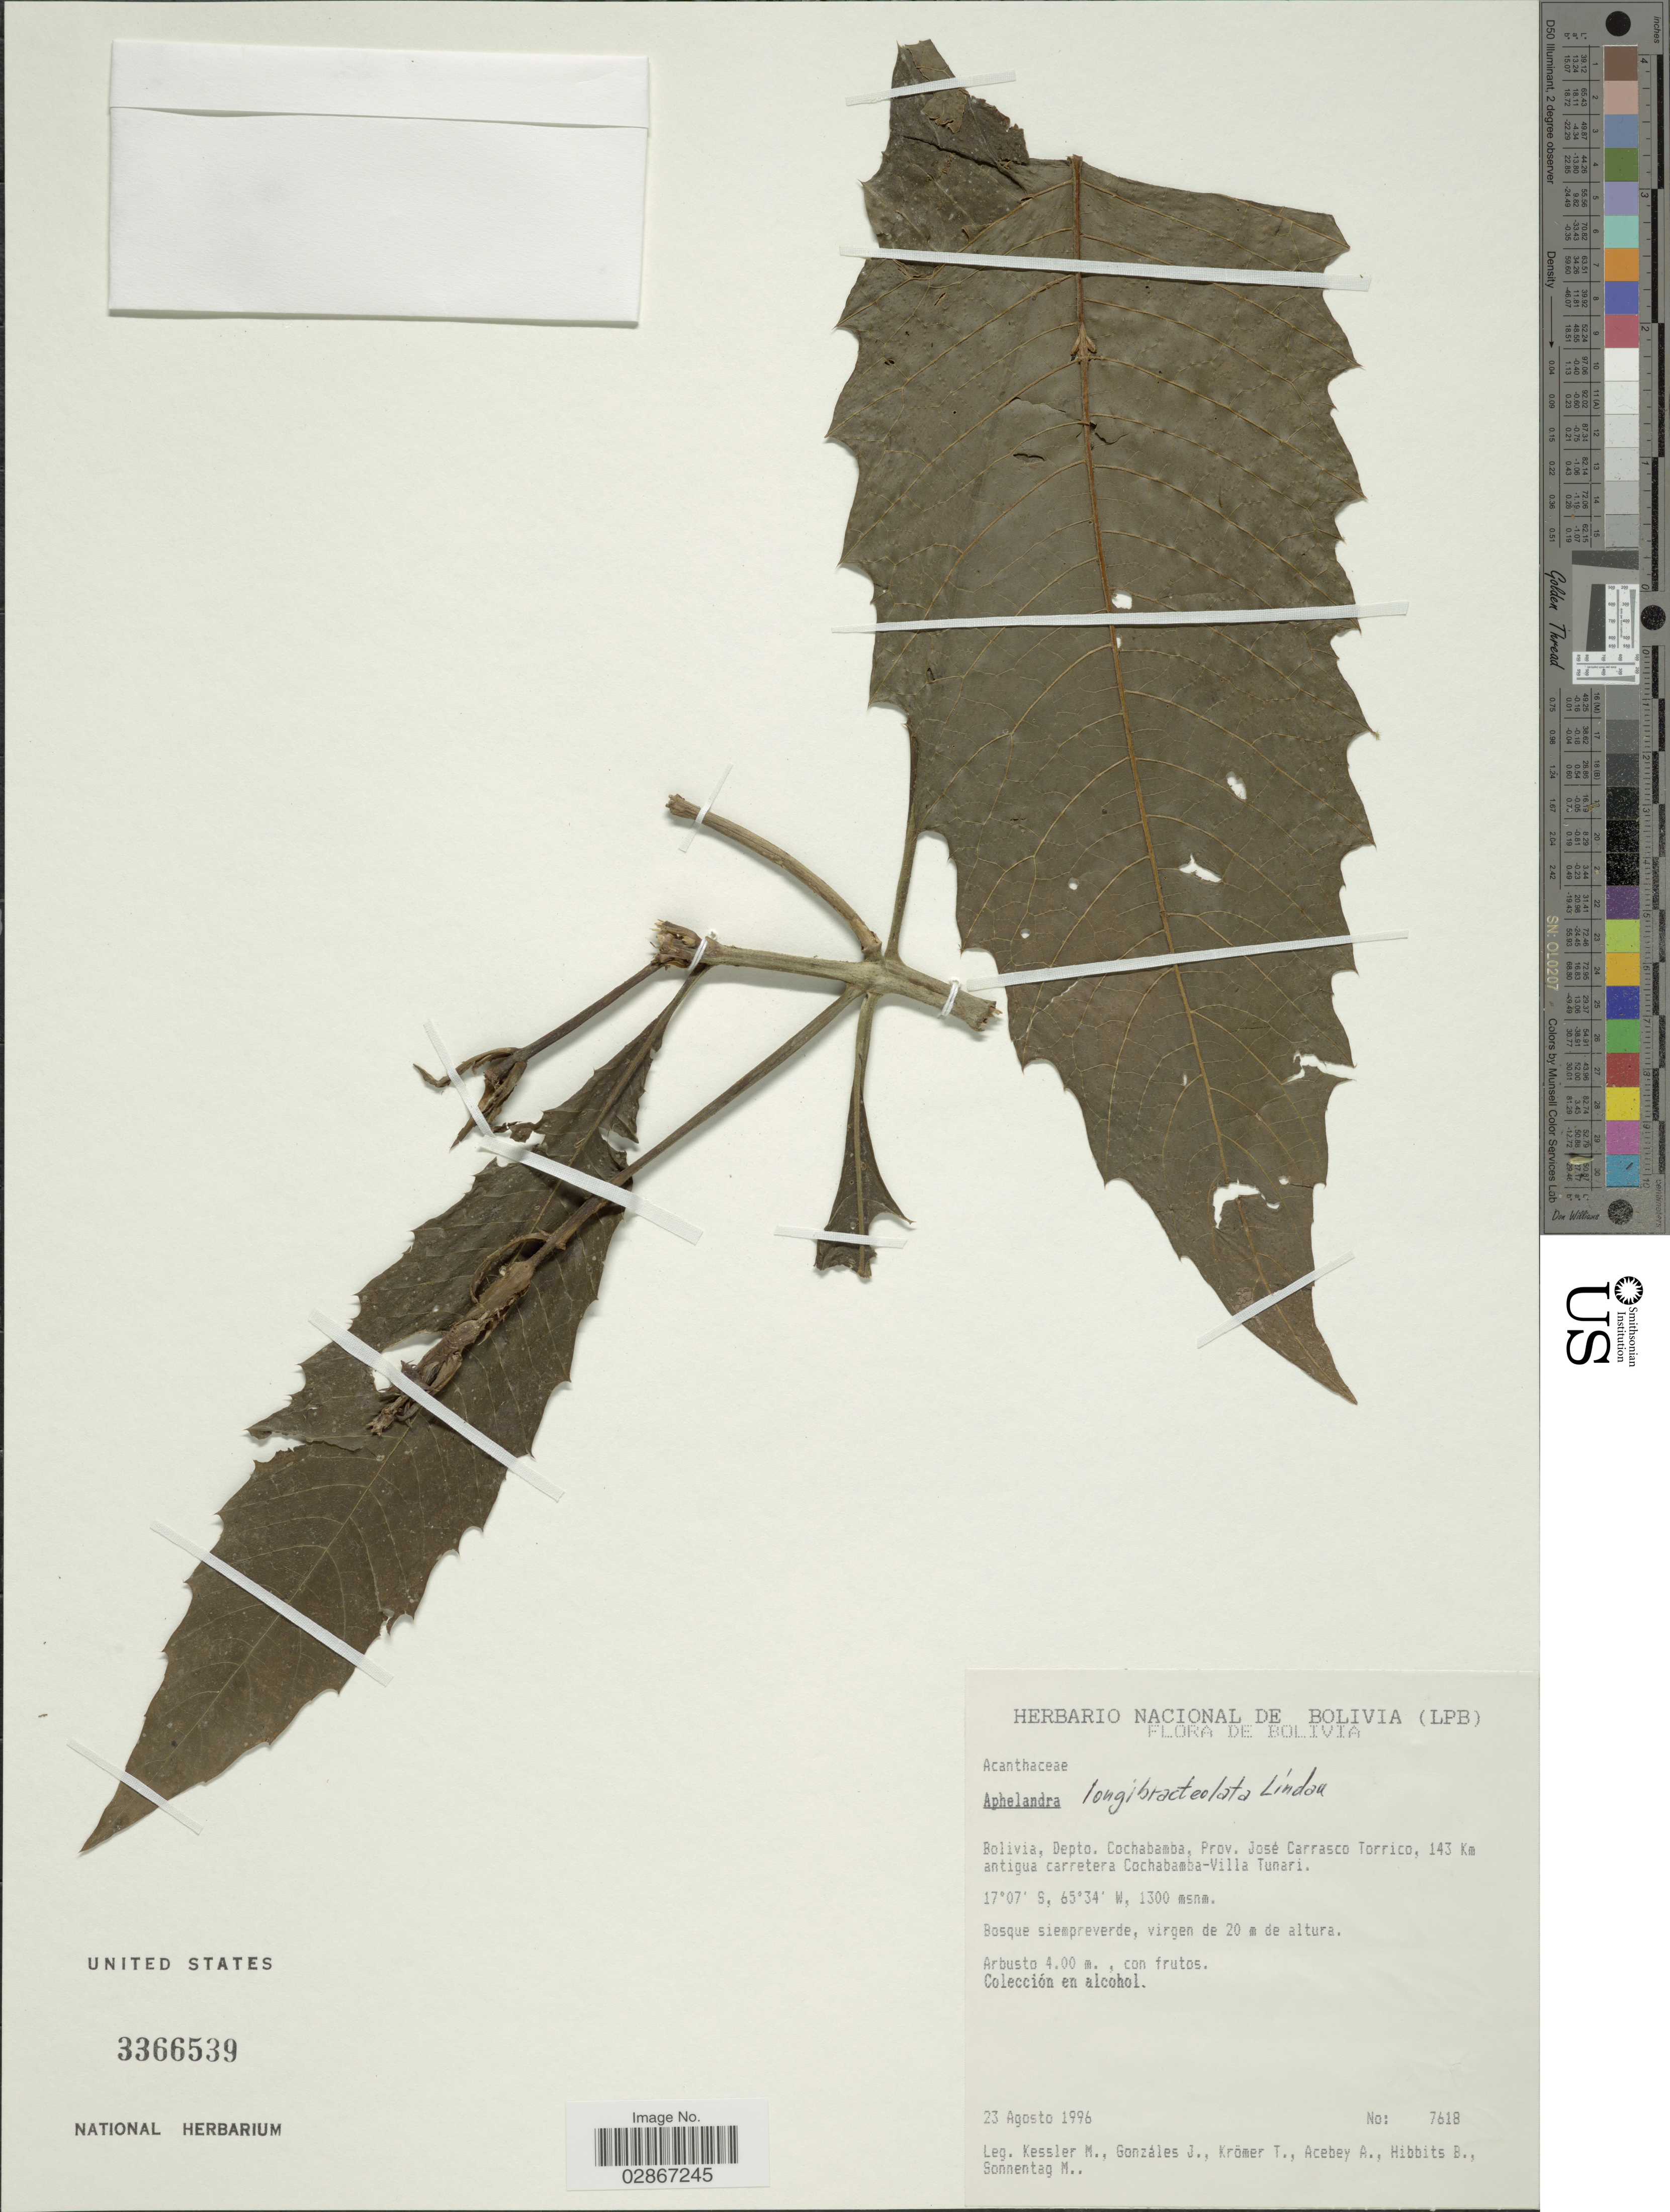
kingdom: Plantae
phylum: Tracheophyta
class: Magnoliopsida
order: Lamiales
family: Acanthaceae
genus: Aphelandra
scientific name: Aphelandra macrosiphon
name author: Lindau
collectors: M. Kessler, J. Gonzalez, T. Krömer, A. Acebey & et al.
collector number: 7618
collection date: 1996-08-23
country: Bolivia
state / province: Cochabamba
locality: Depto. Cochabamba, Prov. José Carrasco Torrico, 143 Km antigua carretera Cochabamba-Villa Tunari.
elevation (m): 1300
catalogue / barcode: US 3366539